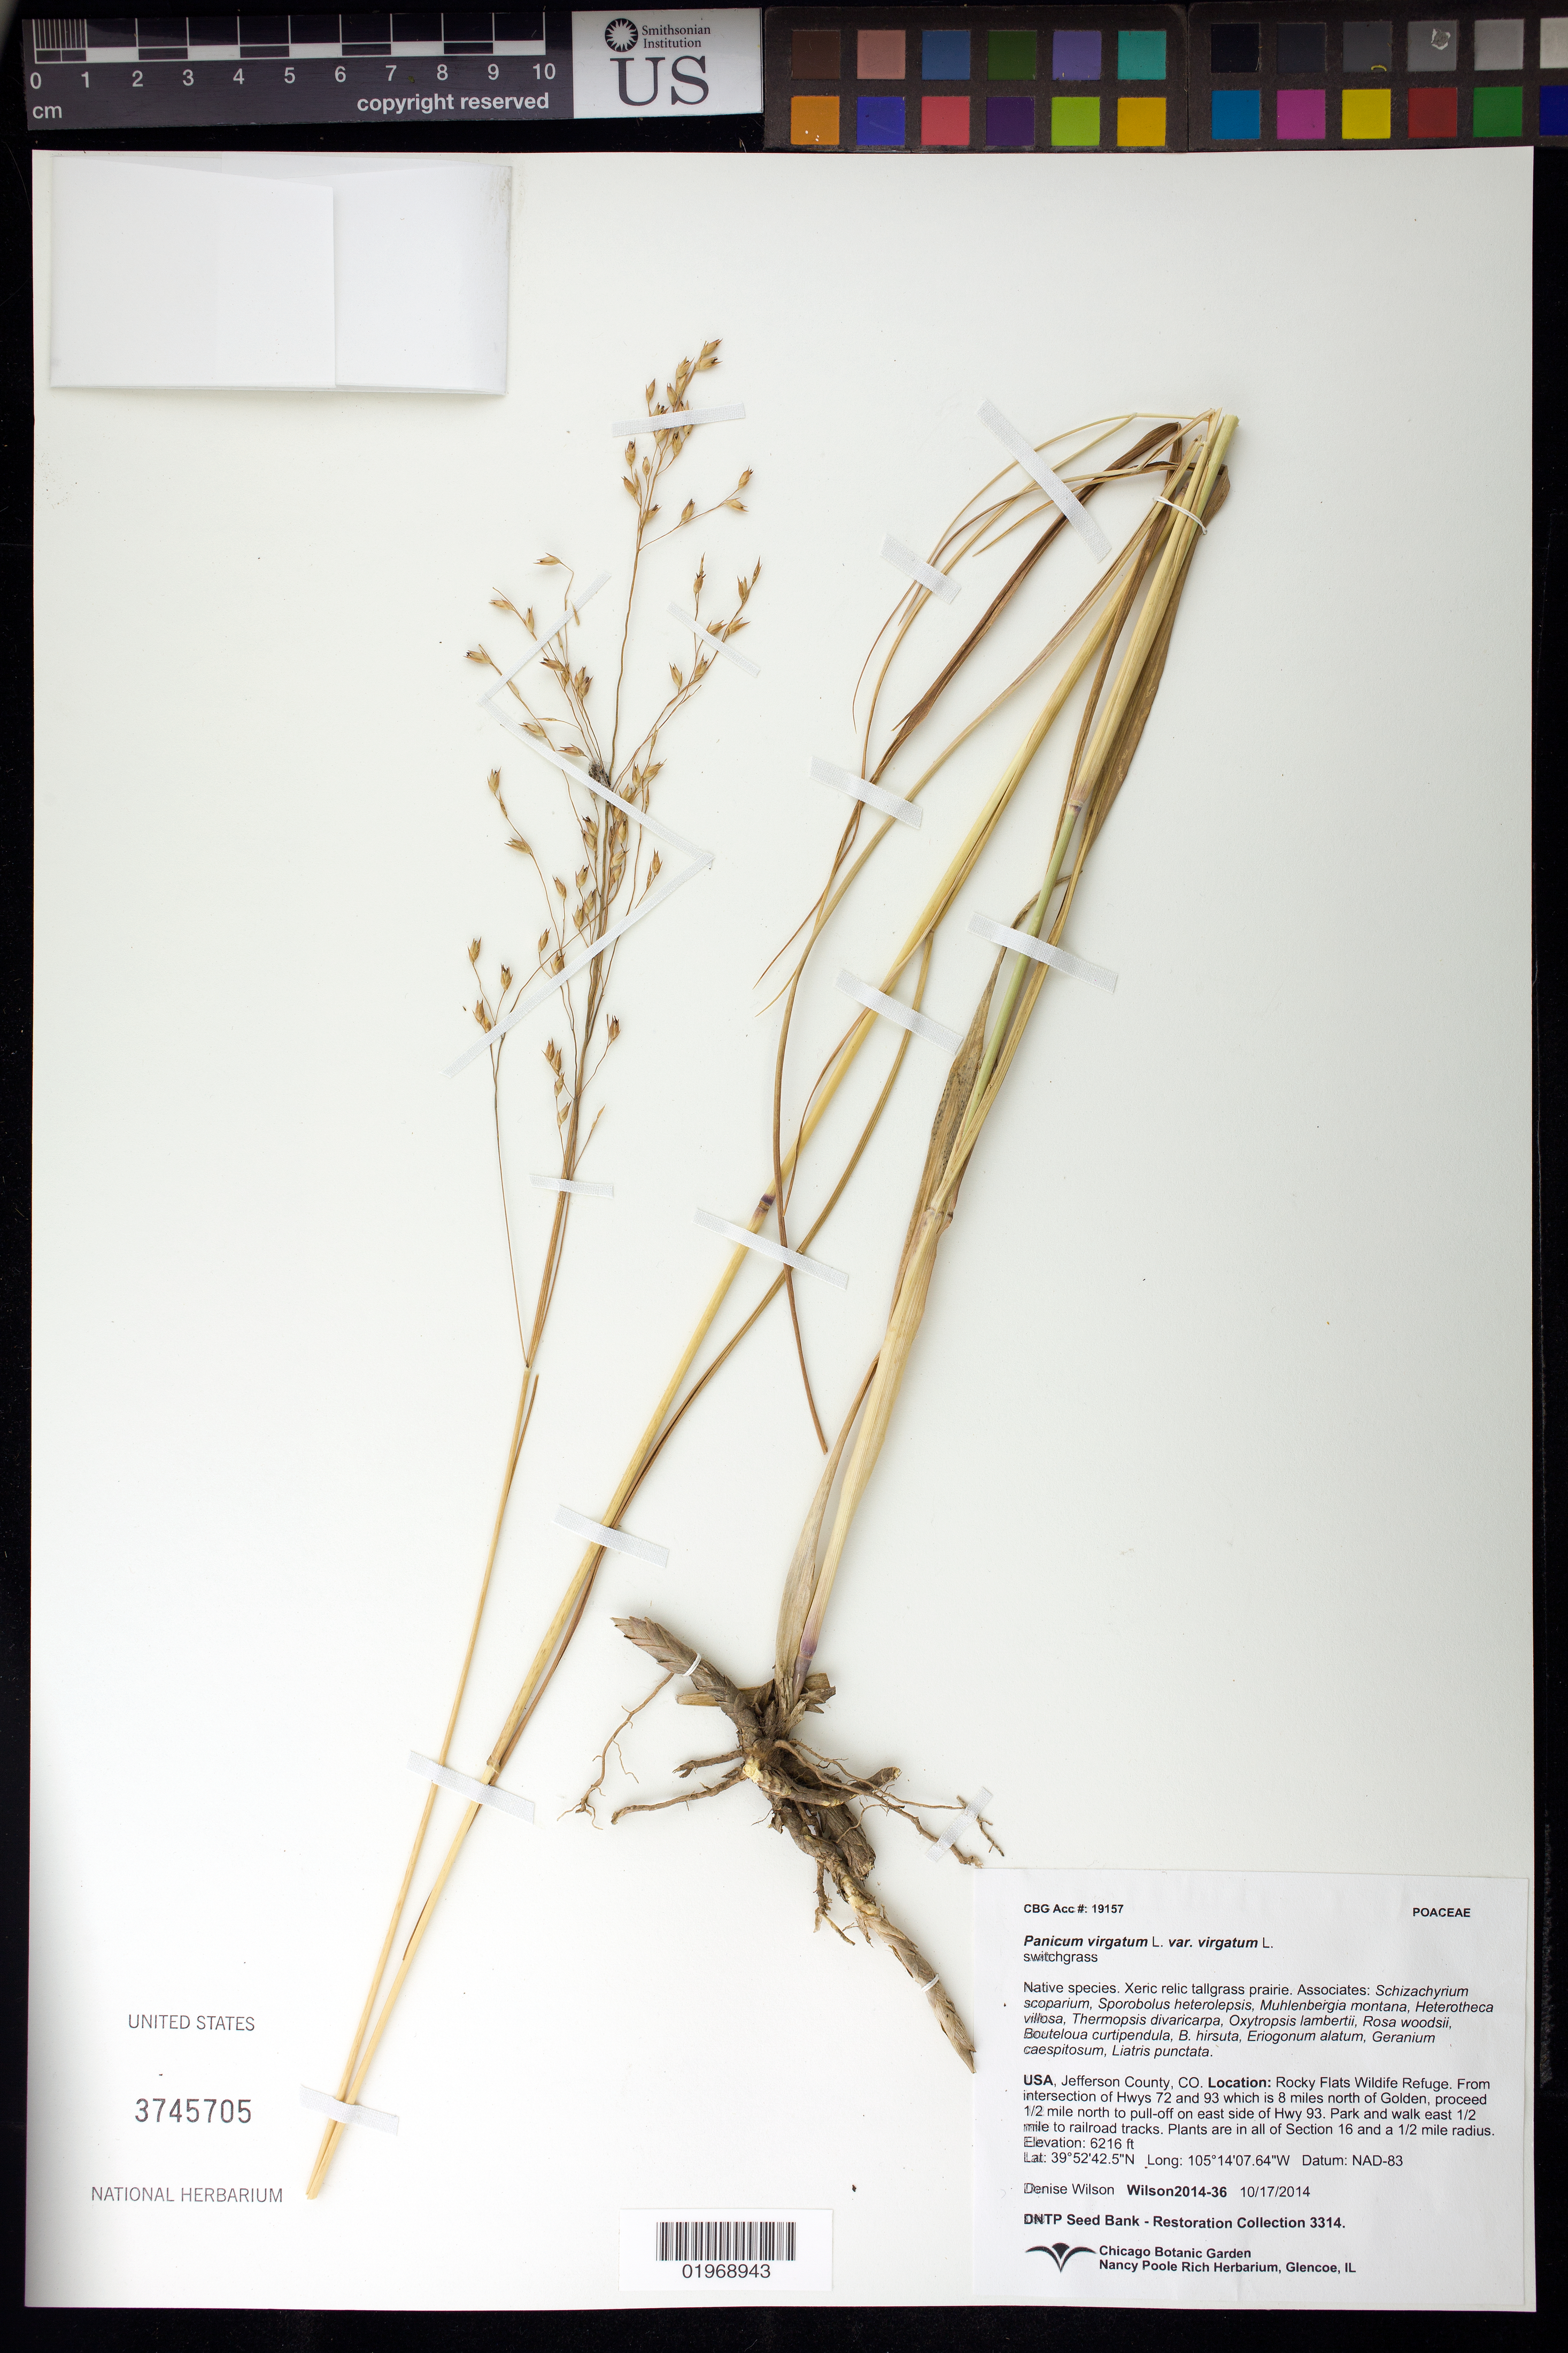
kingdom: Plantae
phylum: Tracheophyta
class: Liliopsida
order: Poales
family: Poaceae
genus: Panicum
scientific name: Panicum virgatum var. virgatum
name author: L.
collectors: D. Wilson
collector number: Wilson2014-36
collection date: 2014-10-17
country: United States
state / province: Colorado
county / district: Jefferson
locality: Section 16 of Rocky Flats Wild Refuge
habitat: Xeric relic tallgrass prairie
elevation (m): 1895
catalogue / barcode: US 3745705